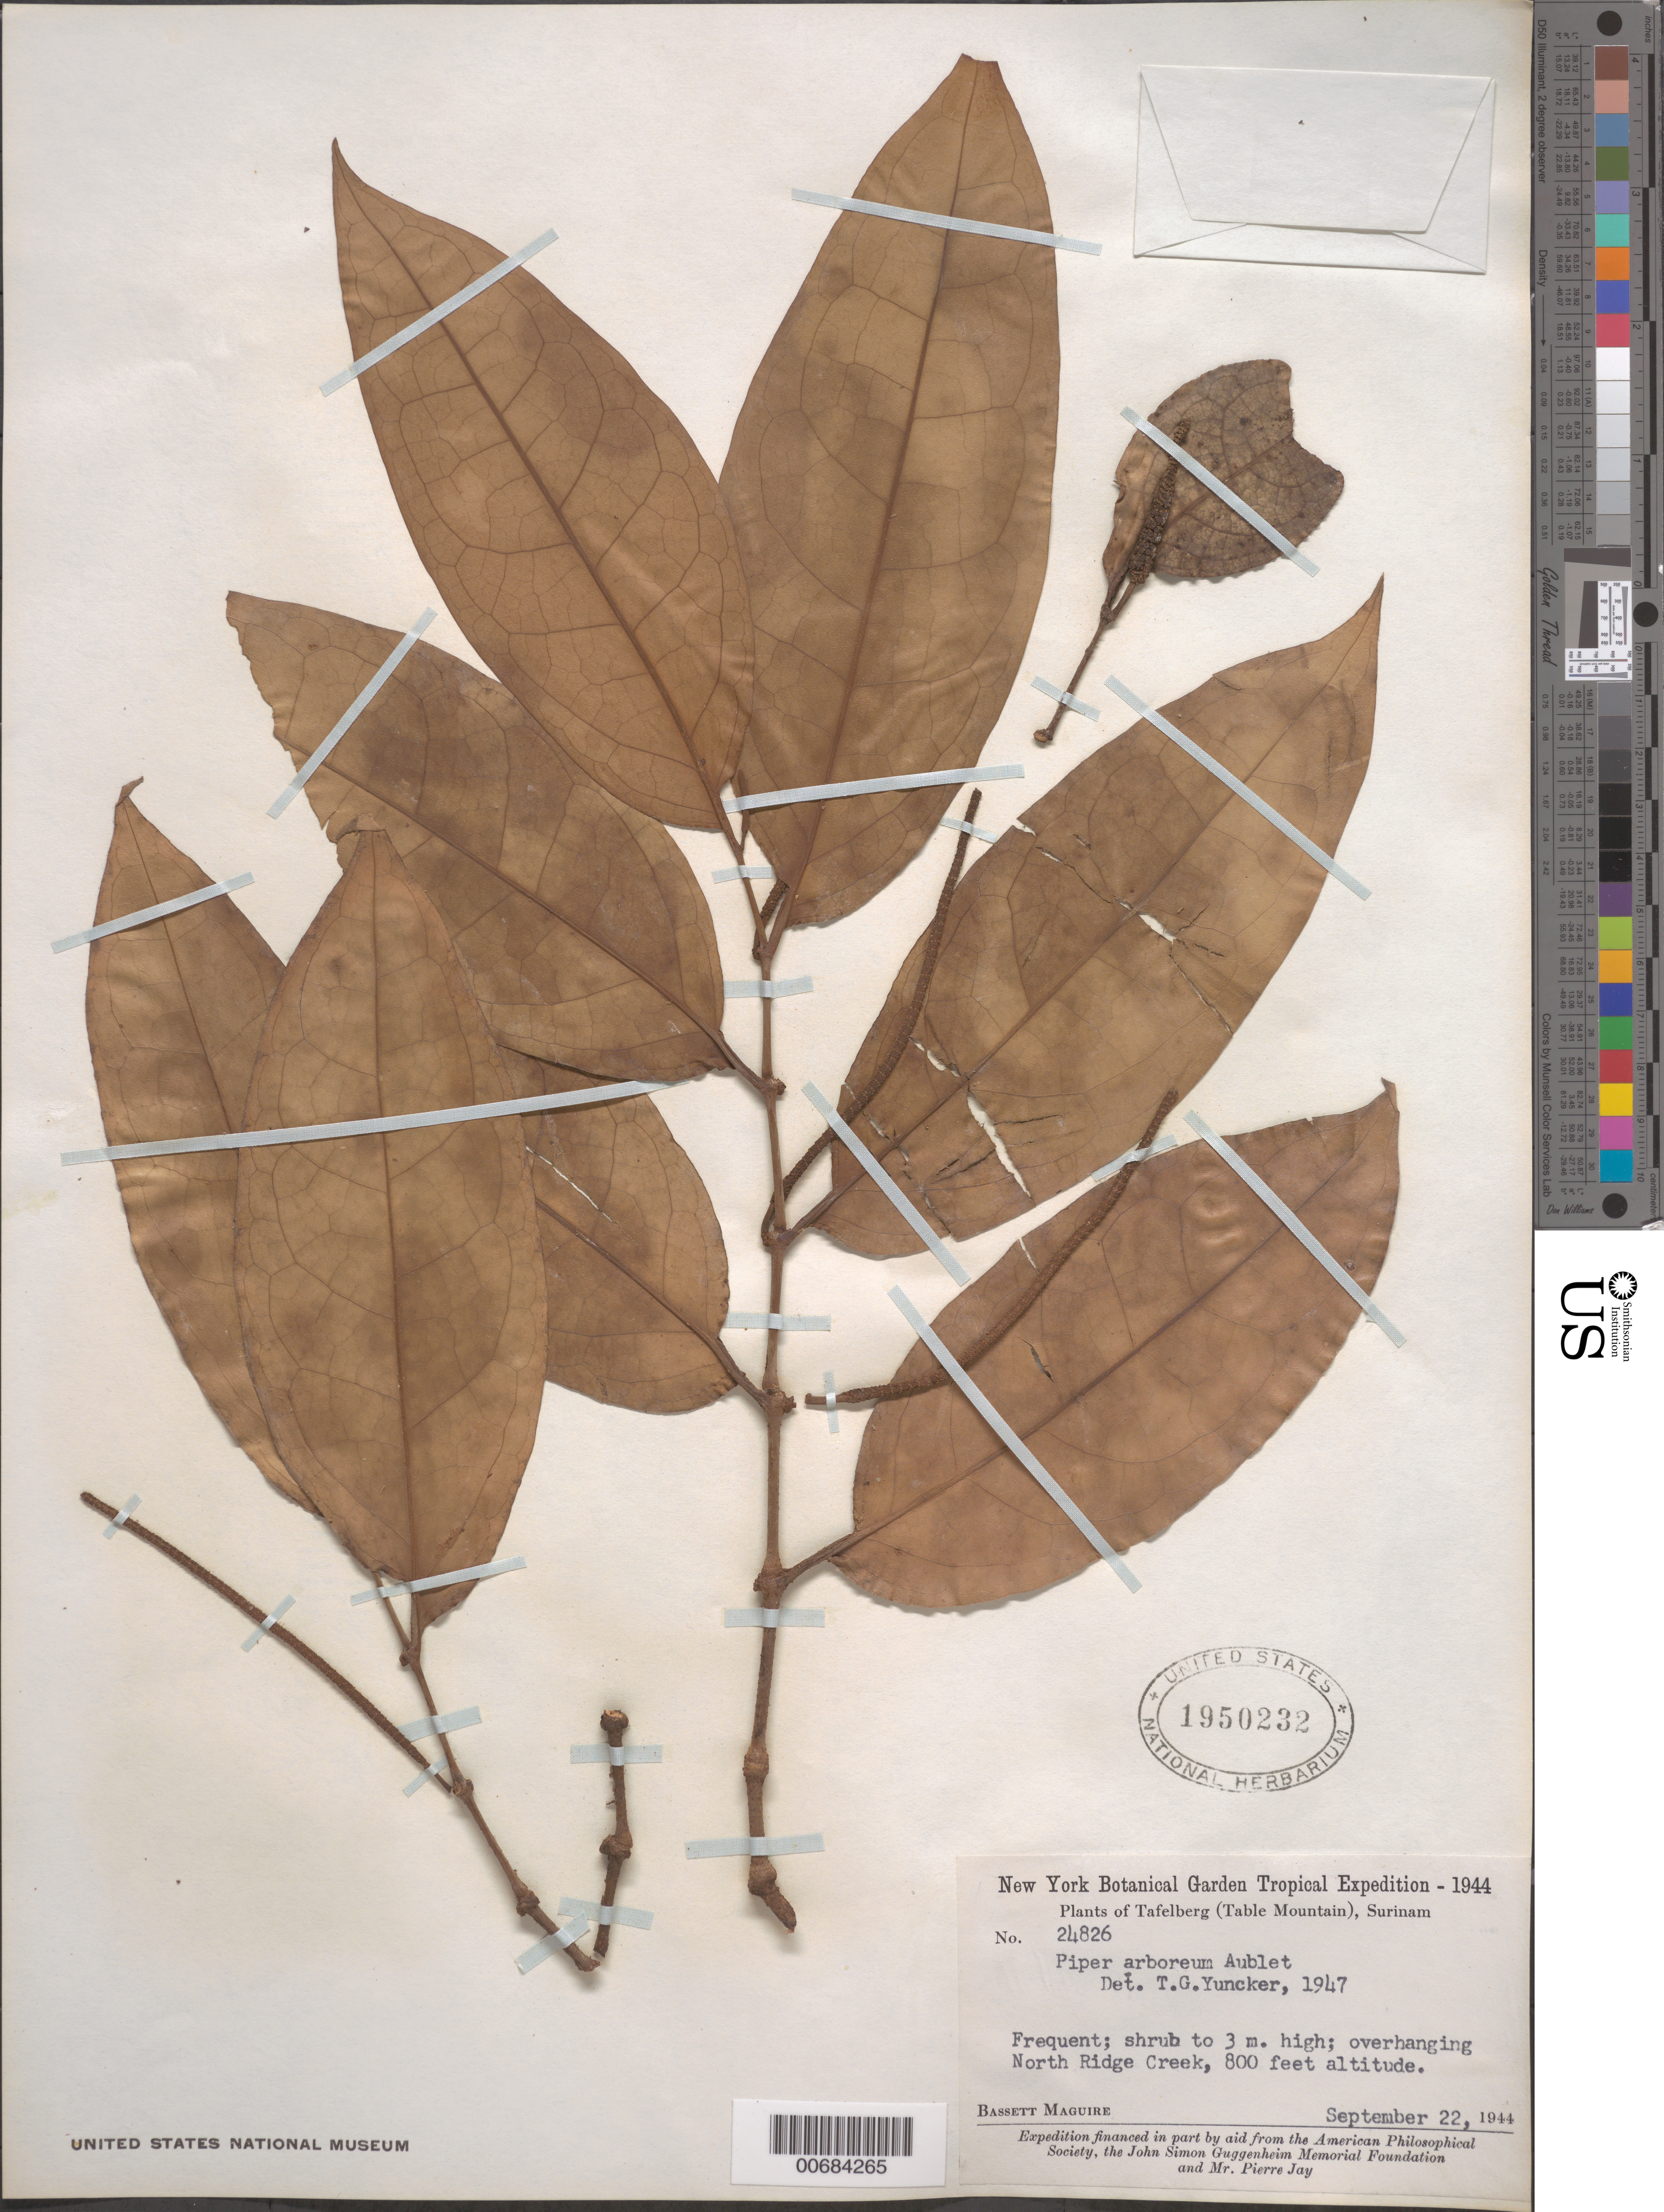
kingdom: Plantae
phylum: Tracheophyta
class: Magnoliopsida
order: Piperales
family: Piperaceae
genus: Piper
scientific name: Piper arboreum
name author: Aubl.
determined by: Yuncker, T. G.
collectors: B. Maguire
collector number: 24826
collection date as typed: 22-Sep-44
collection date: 1944-09-22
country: Suriname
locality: Tafelberg (Table Mountain), North Ridge Creek, lower part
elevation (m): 244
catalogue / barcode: US 1950232